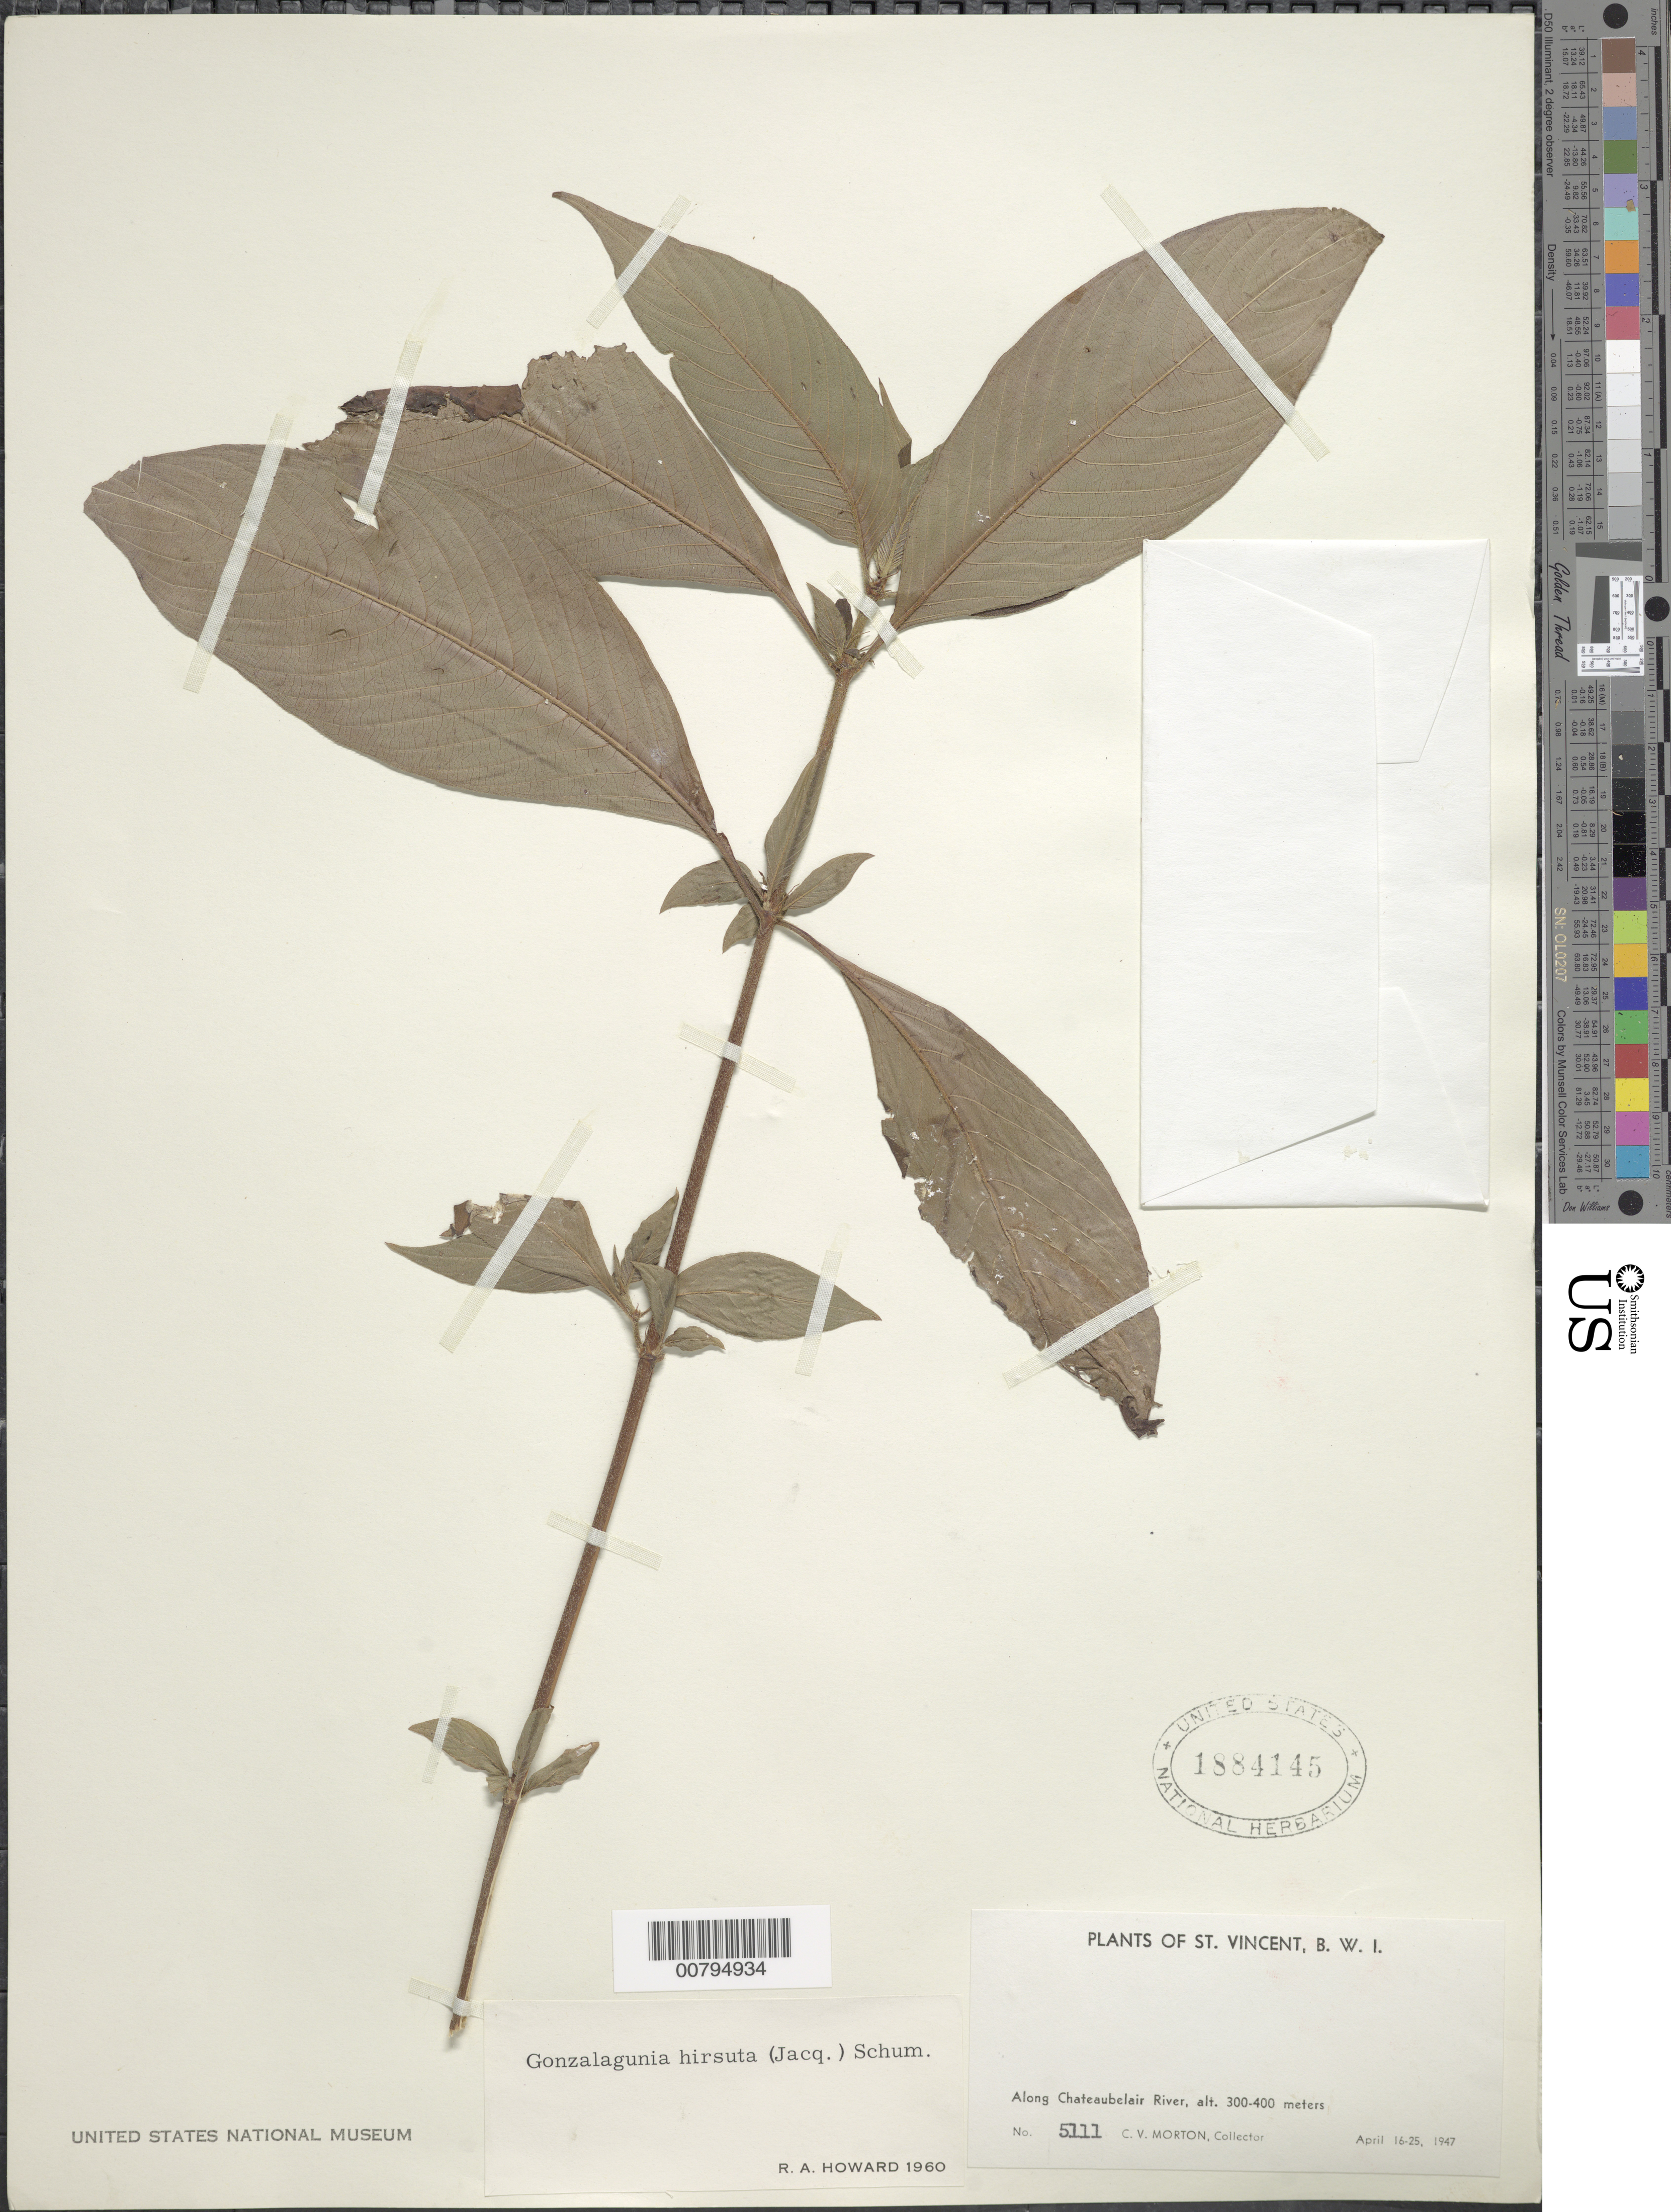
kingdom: Plantae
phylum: Tracheophyta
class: Magnoliopsida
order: Gentianales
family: Rubiaceae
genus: Gonzalagunia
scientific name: Gonzalagunia hirsuta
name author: Schum.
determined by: Howard, R. A.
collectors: C. V. Morton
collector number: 5111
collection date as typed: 16 Apr 1947 to 25 Apr 1947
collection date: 1947-04-16/1947-04-25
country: St. Vincent - Grenadines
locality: Along Chateaubelair River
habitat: Along river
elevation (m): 300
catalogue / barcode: US 1884145